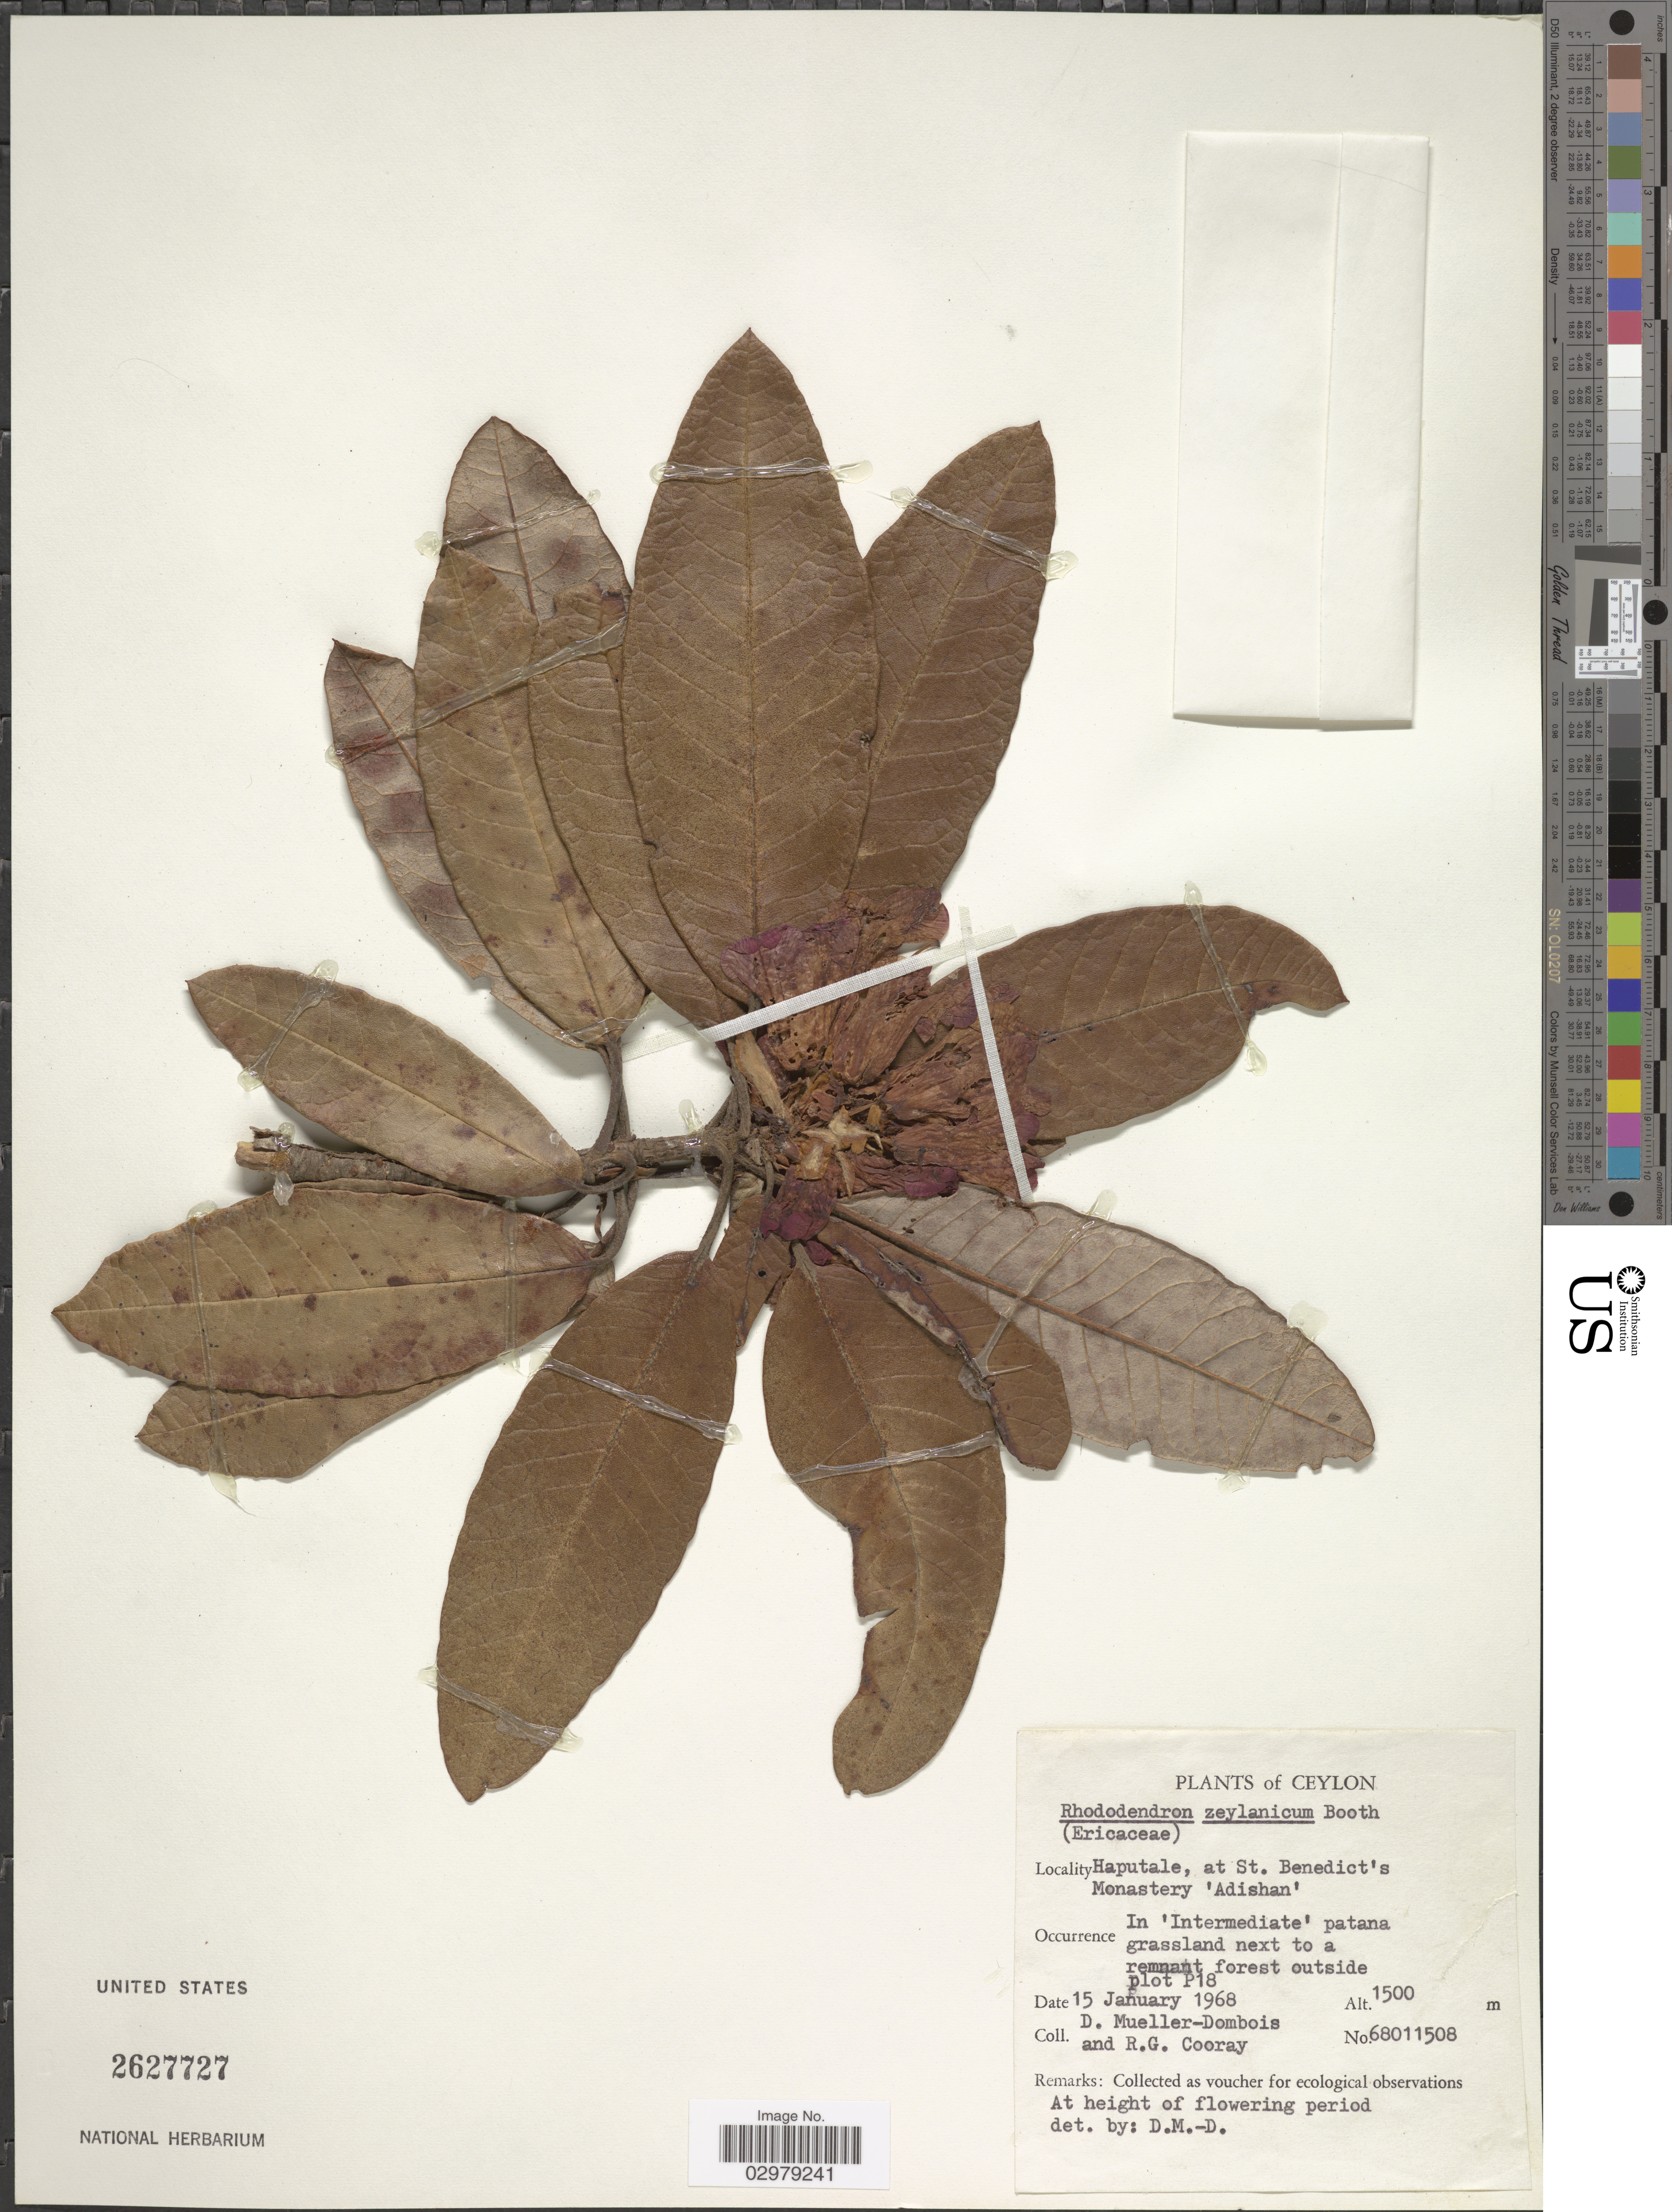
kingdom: Plantae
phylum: Tracheophyta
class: Magnoliopsida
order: Ericales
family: Ericaceae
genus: Rhododendron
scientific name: Rhododendron zeylanicum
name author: Booth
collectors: D. Mueller-Dombois & R. Cooray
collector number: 68011508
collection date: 1968-01-15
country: Sri Lanka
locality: Ceylon, Haputale, at St. Benedict's Monastery 'Adishan'. In 'Intermediate' patana grassland next to a remnant forest outside.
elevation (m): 1500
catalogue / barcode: US 2627727